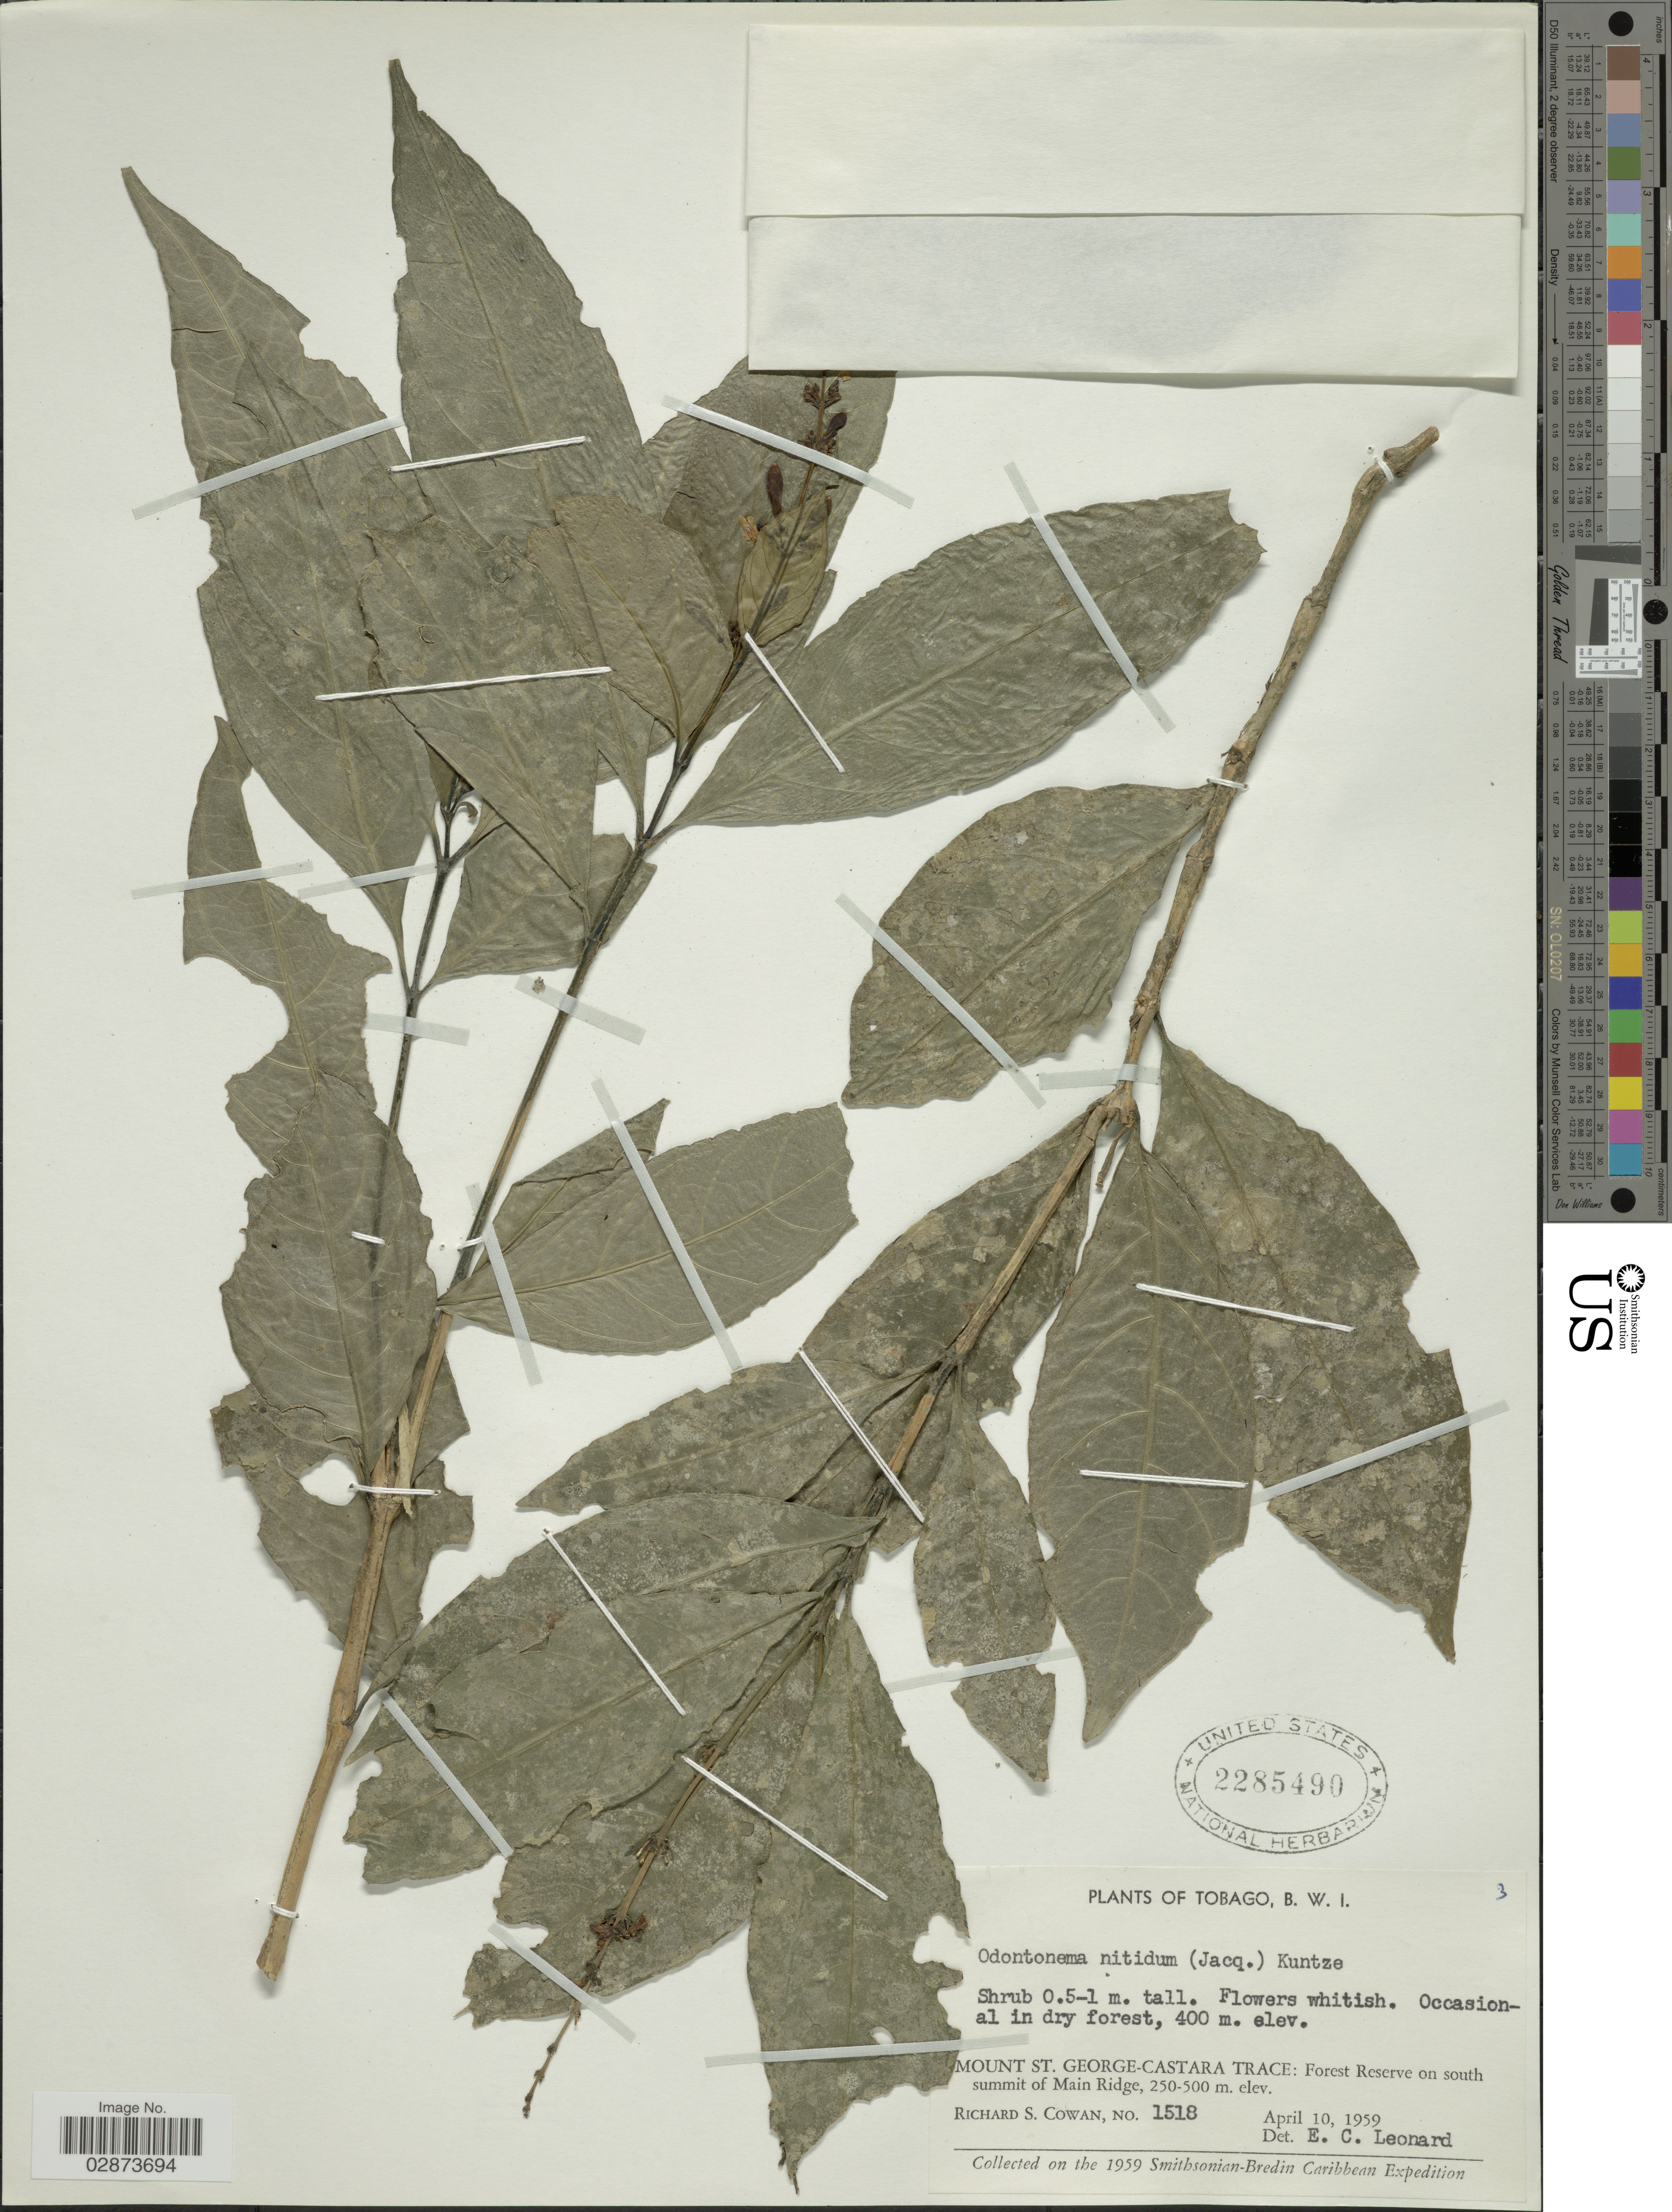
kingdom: Plantae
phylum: Tracheophyta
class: Magnoliopsida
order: Lamiales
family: Acanthaceae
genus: Odontonema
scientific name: Odontonema nitidum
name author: (Jacq.) Kuntze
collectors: R. S. Cowan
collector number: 1518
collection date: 1959-04-10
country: Trinidad and Tobago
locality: Tobago, B.W.I. Mount St. George-Castara Trace: Forest Reserve on south summit of Main Ridge.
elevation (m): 400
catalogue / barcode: US 2285490